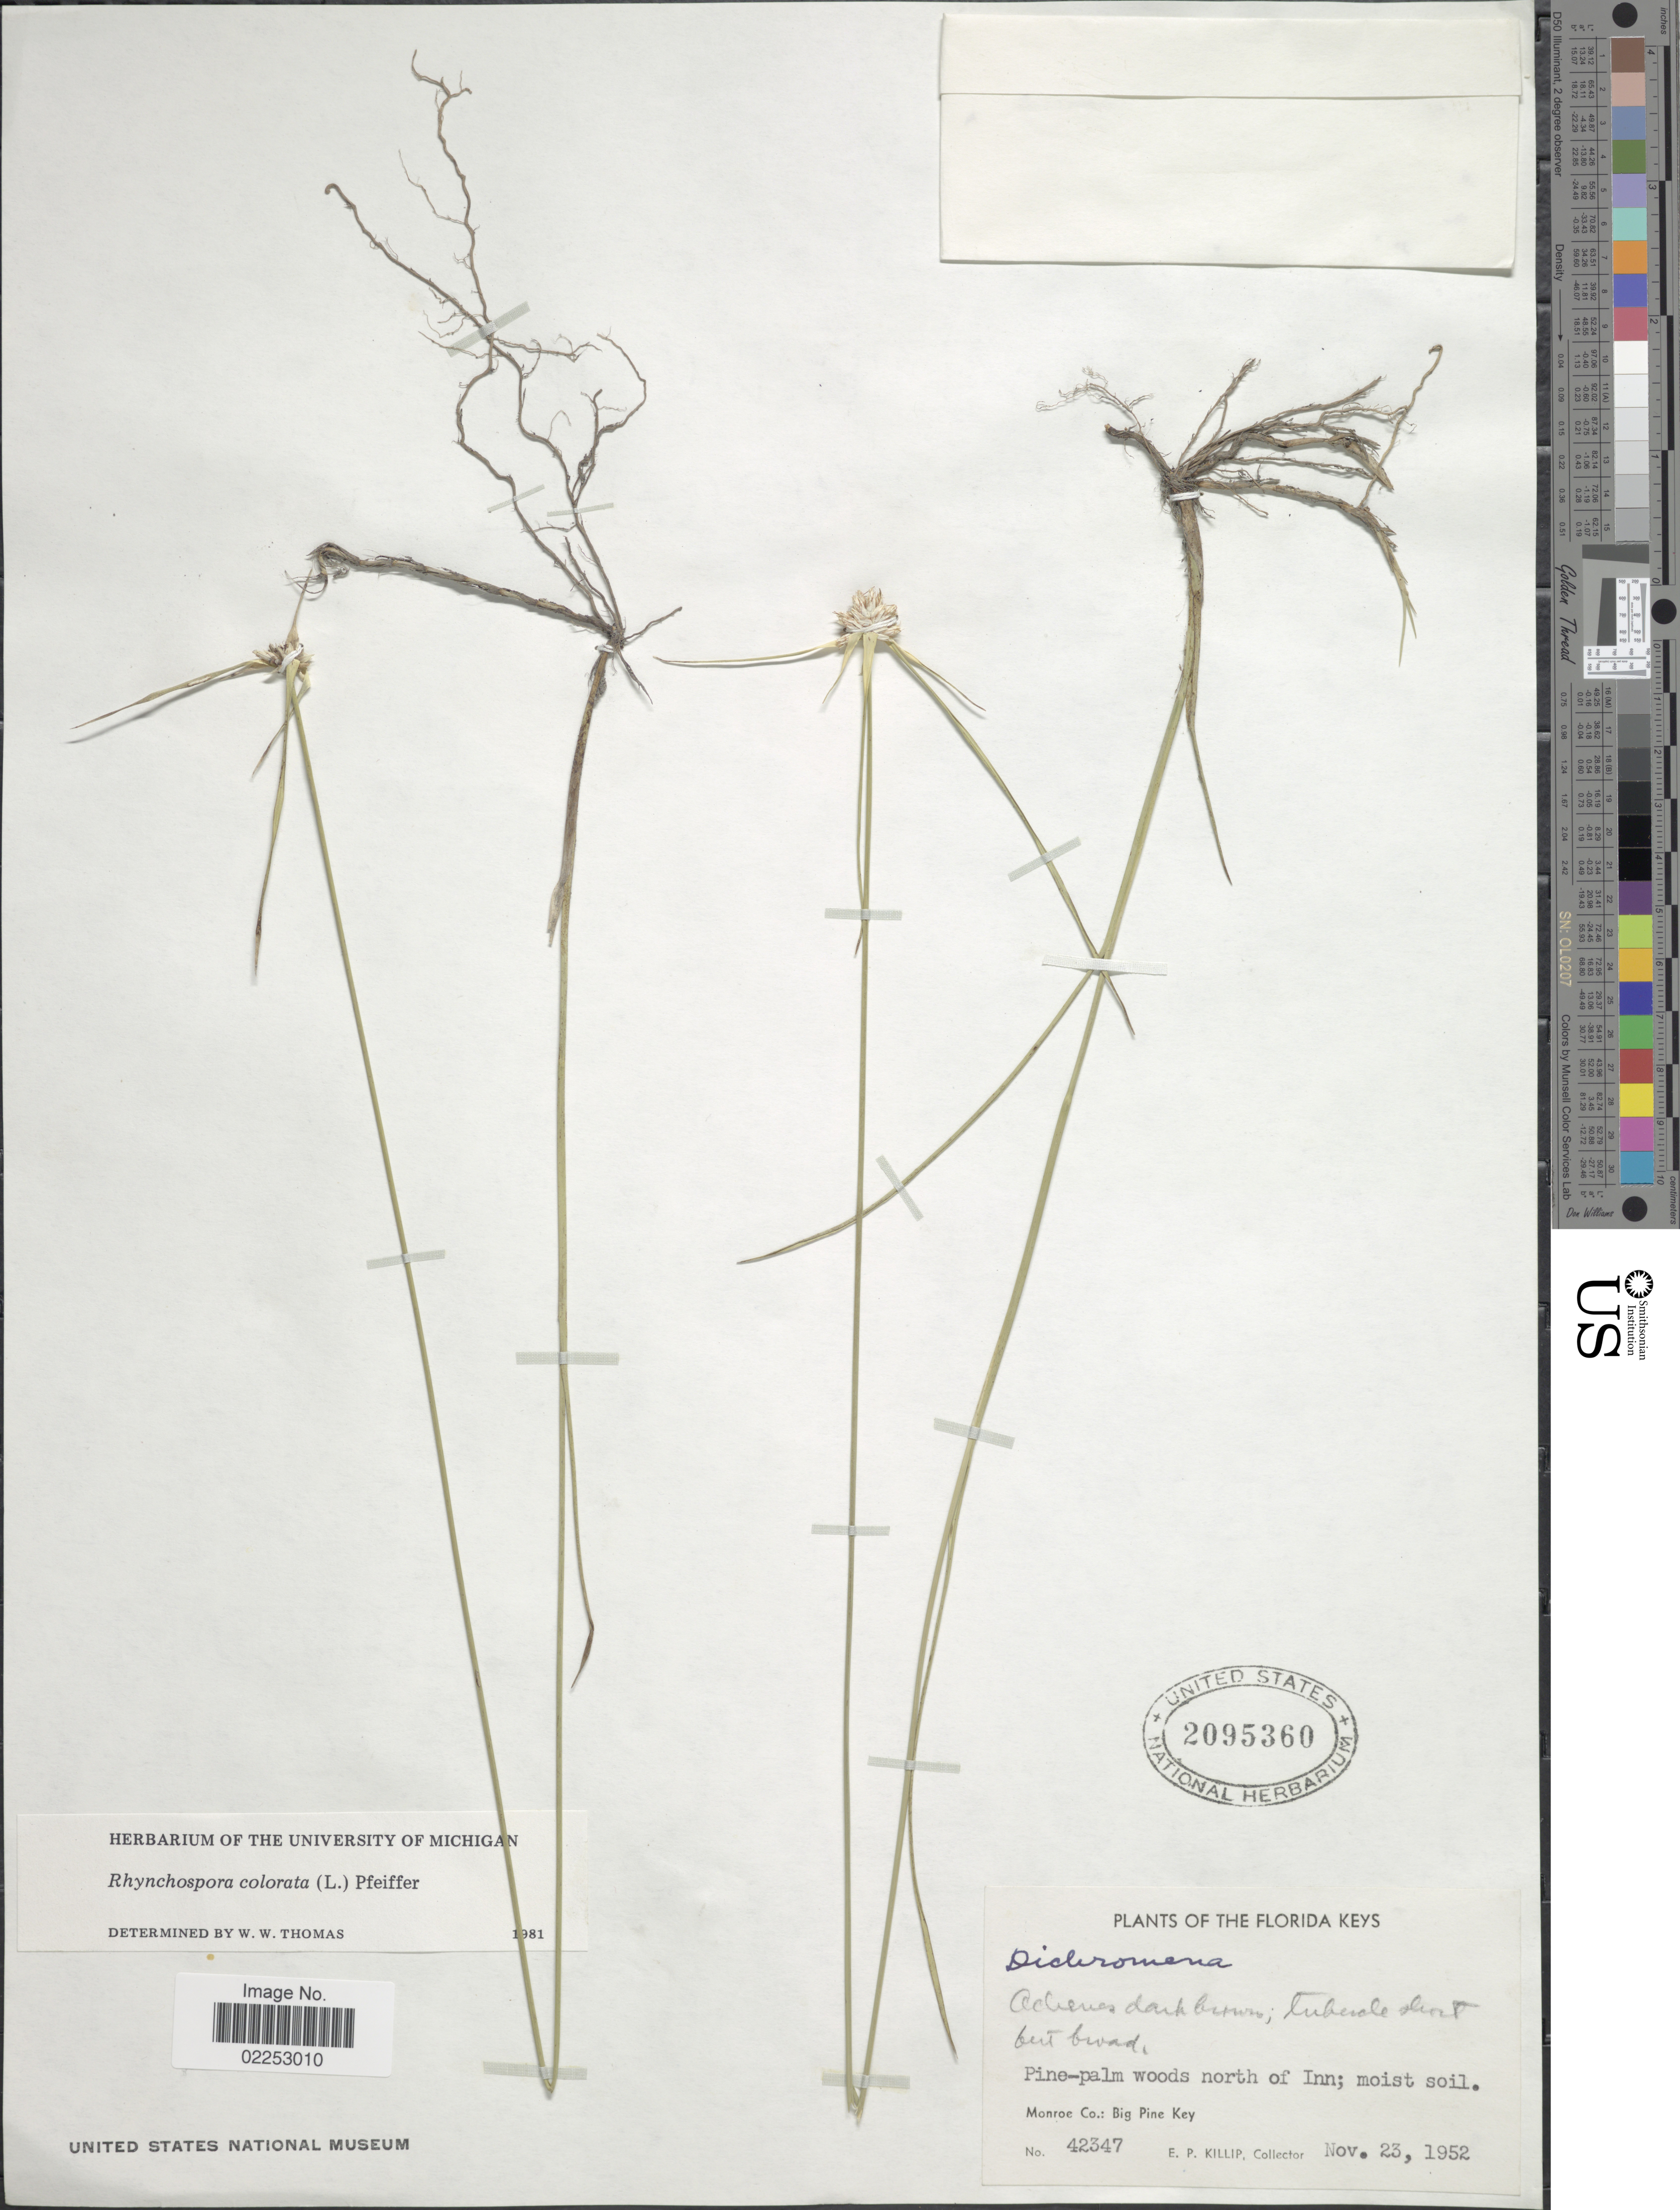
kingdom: Plantae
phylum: Tracheophyta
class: Liliopsida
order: Poales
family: Cyperaceae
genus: Rhynchospora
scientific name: Rhynchospora colorata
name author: (L.) H. Pfeiff.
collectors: E. P. Killip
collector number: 42347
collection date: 1952-11-23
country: United States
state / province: Florida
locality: Florida Keys. north of Inn. Monroe Co.: Big Pine Key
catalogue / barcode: US 2095360